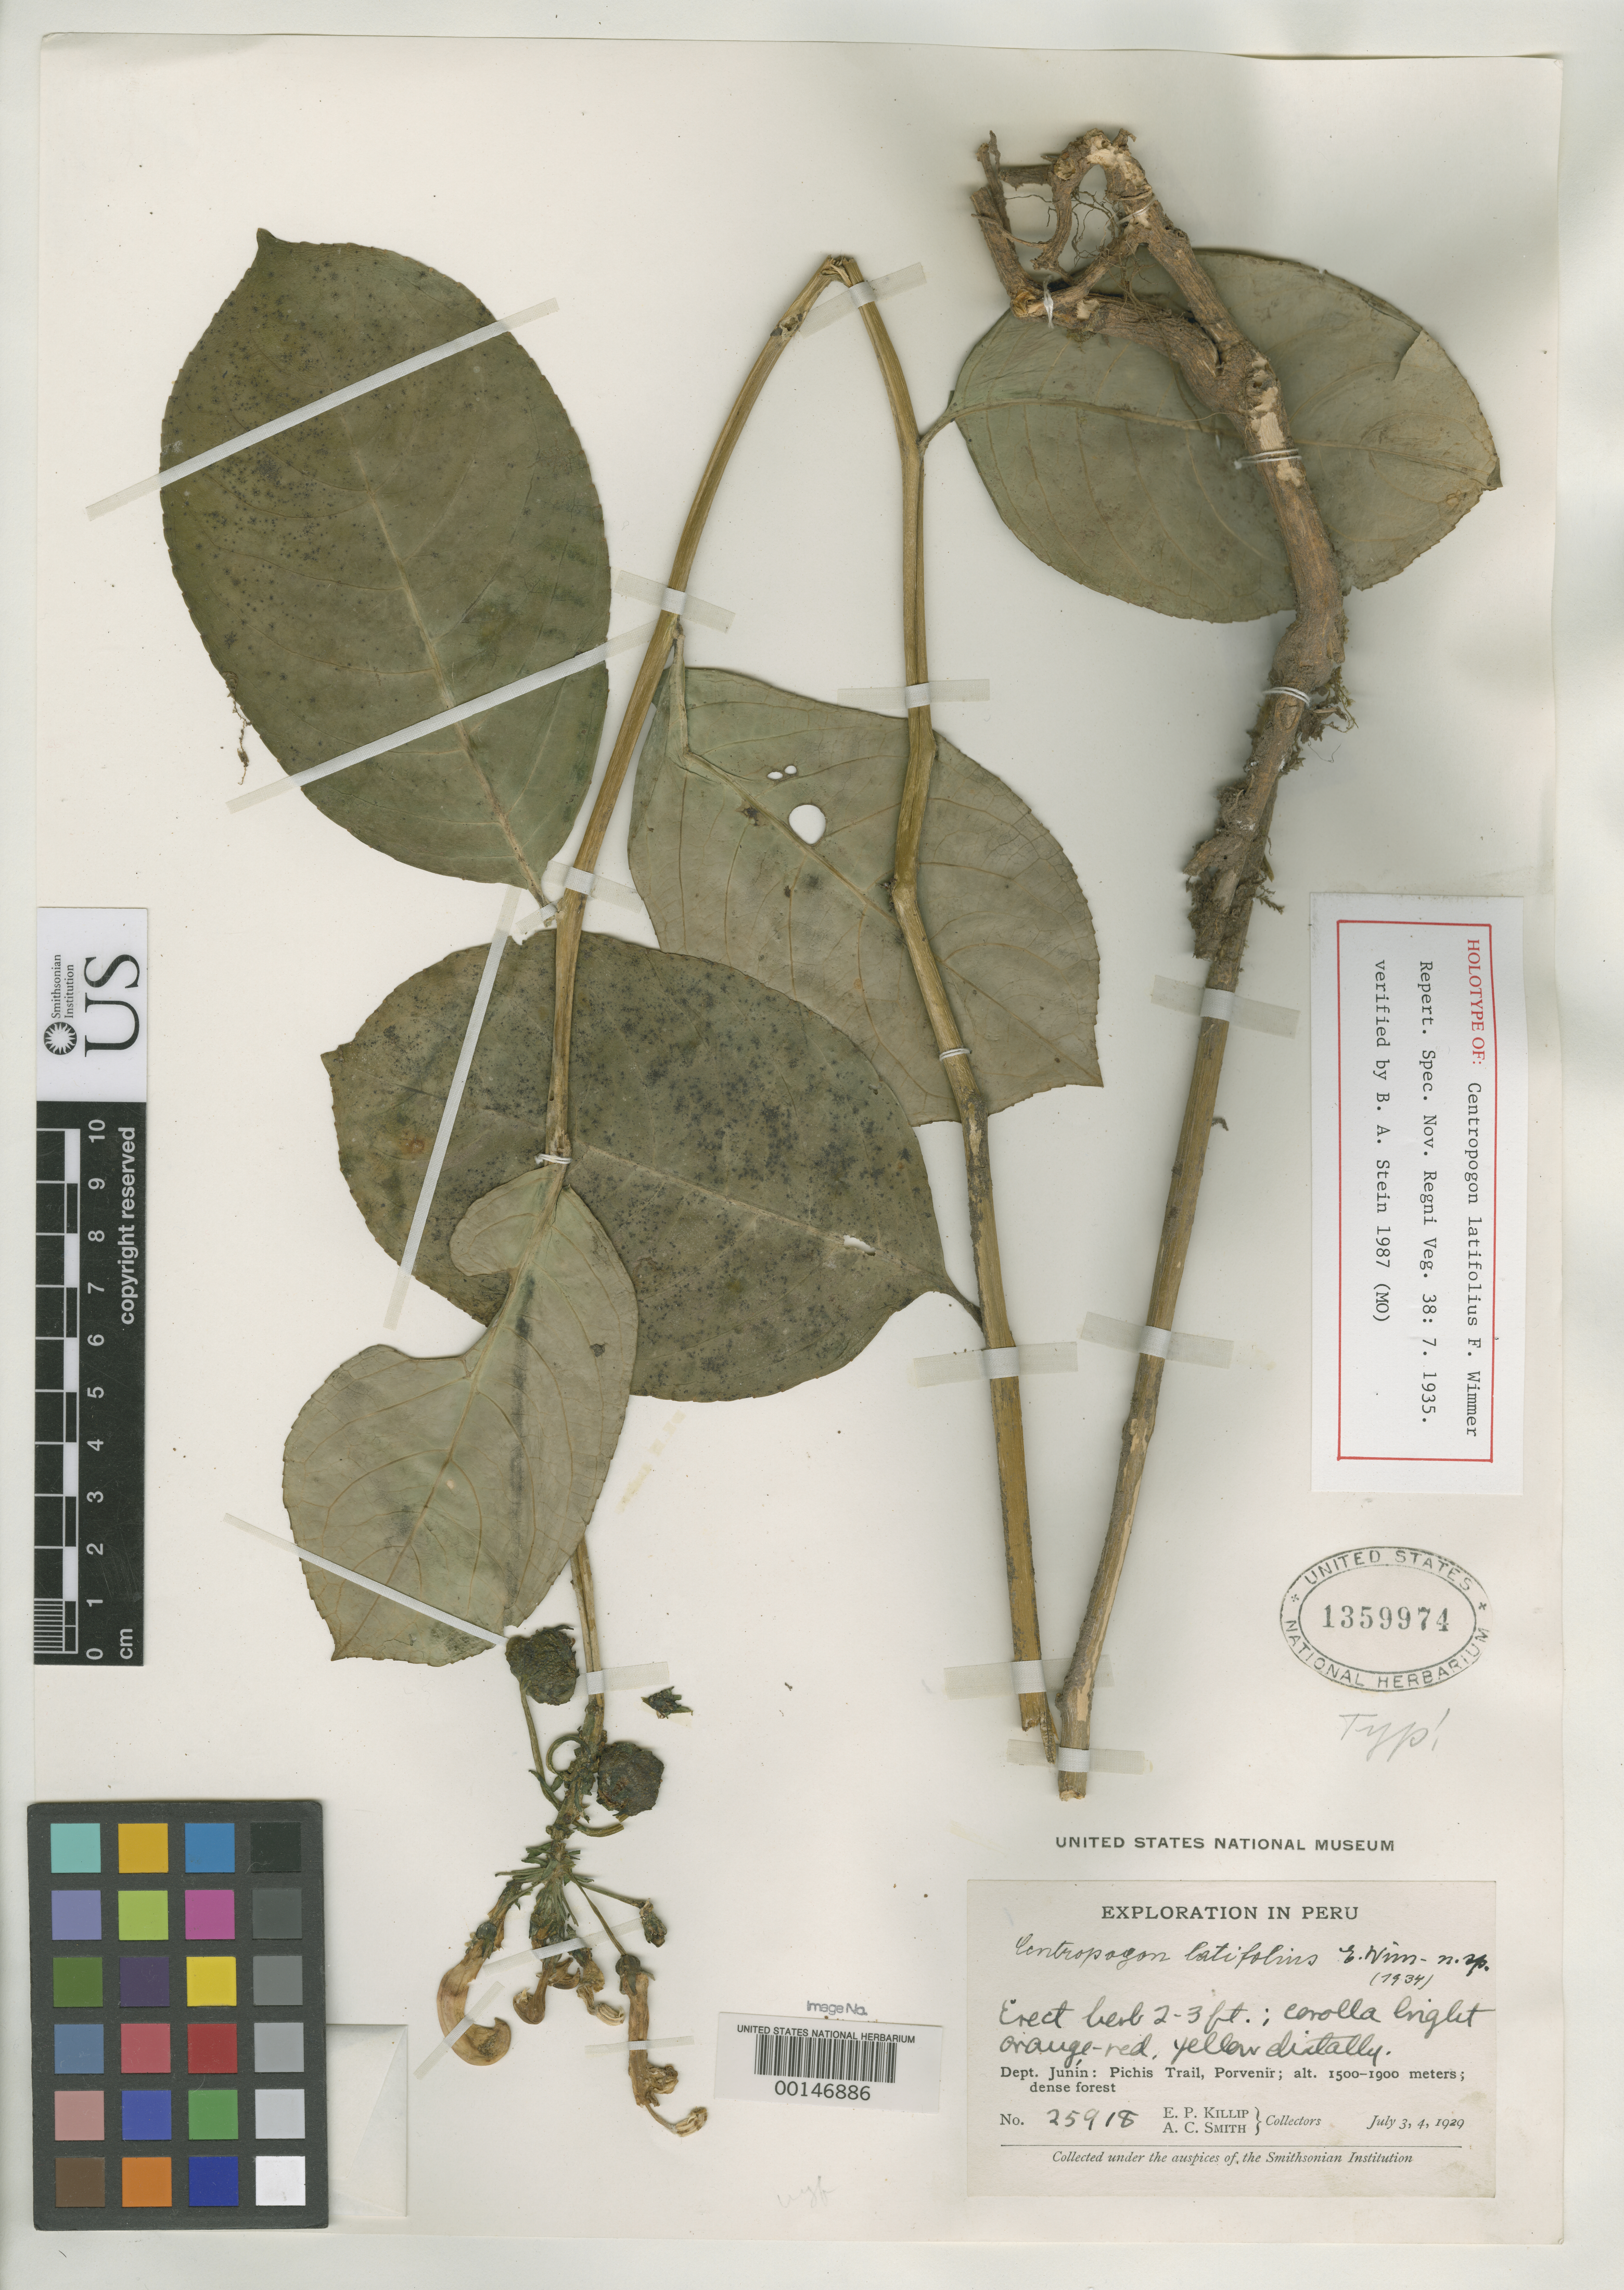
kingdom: Plantae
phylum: Tracheophyta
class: Magnoliopsida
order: Asterales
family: Campanulaceae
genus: Centropogon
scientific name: Centropogon latifolius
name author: E. Wimm.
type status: Holotype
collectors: E. P. Killip & A. C. Smith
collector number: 25918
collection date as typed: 03 Jul 1929 to 04 Jul 1929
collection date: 1929-07-03/1929-07-04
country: Peru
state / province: Junín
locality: Pichis Trail, Porvenir.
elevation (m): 1500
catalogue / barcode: US 1359974